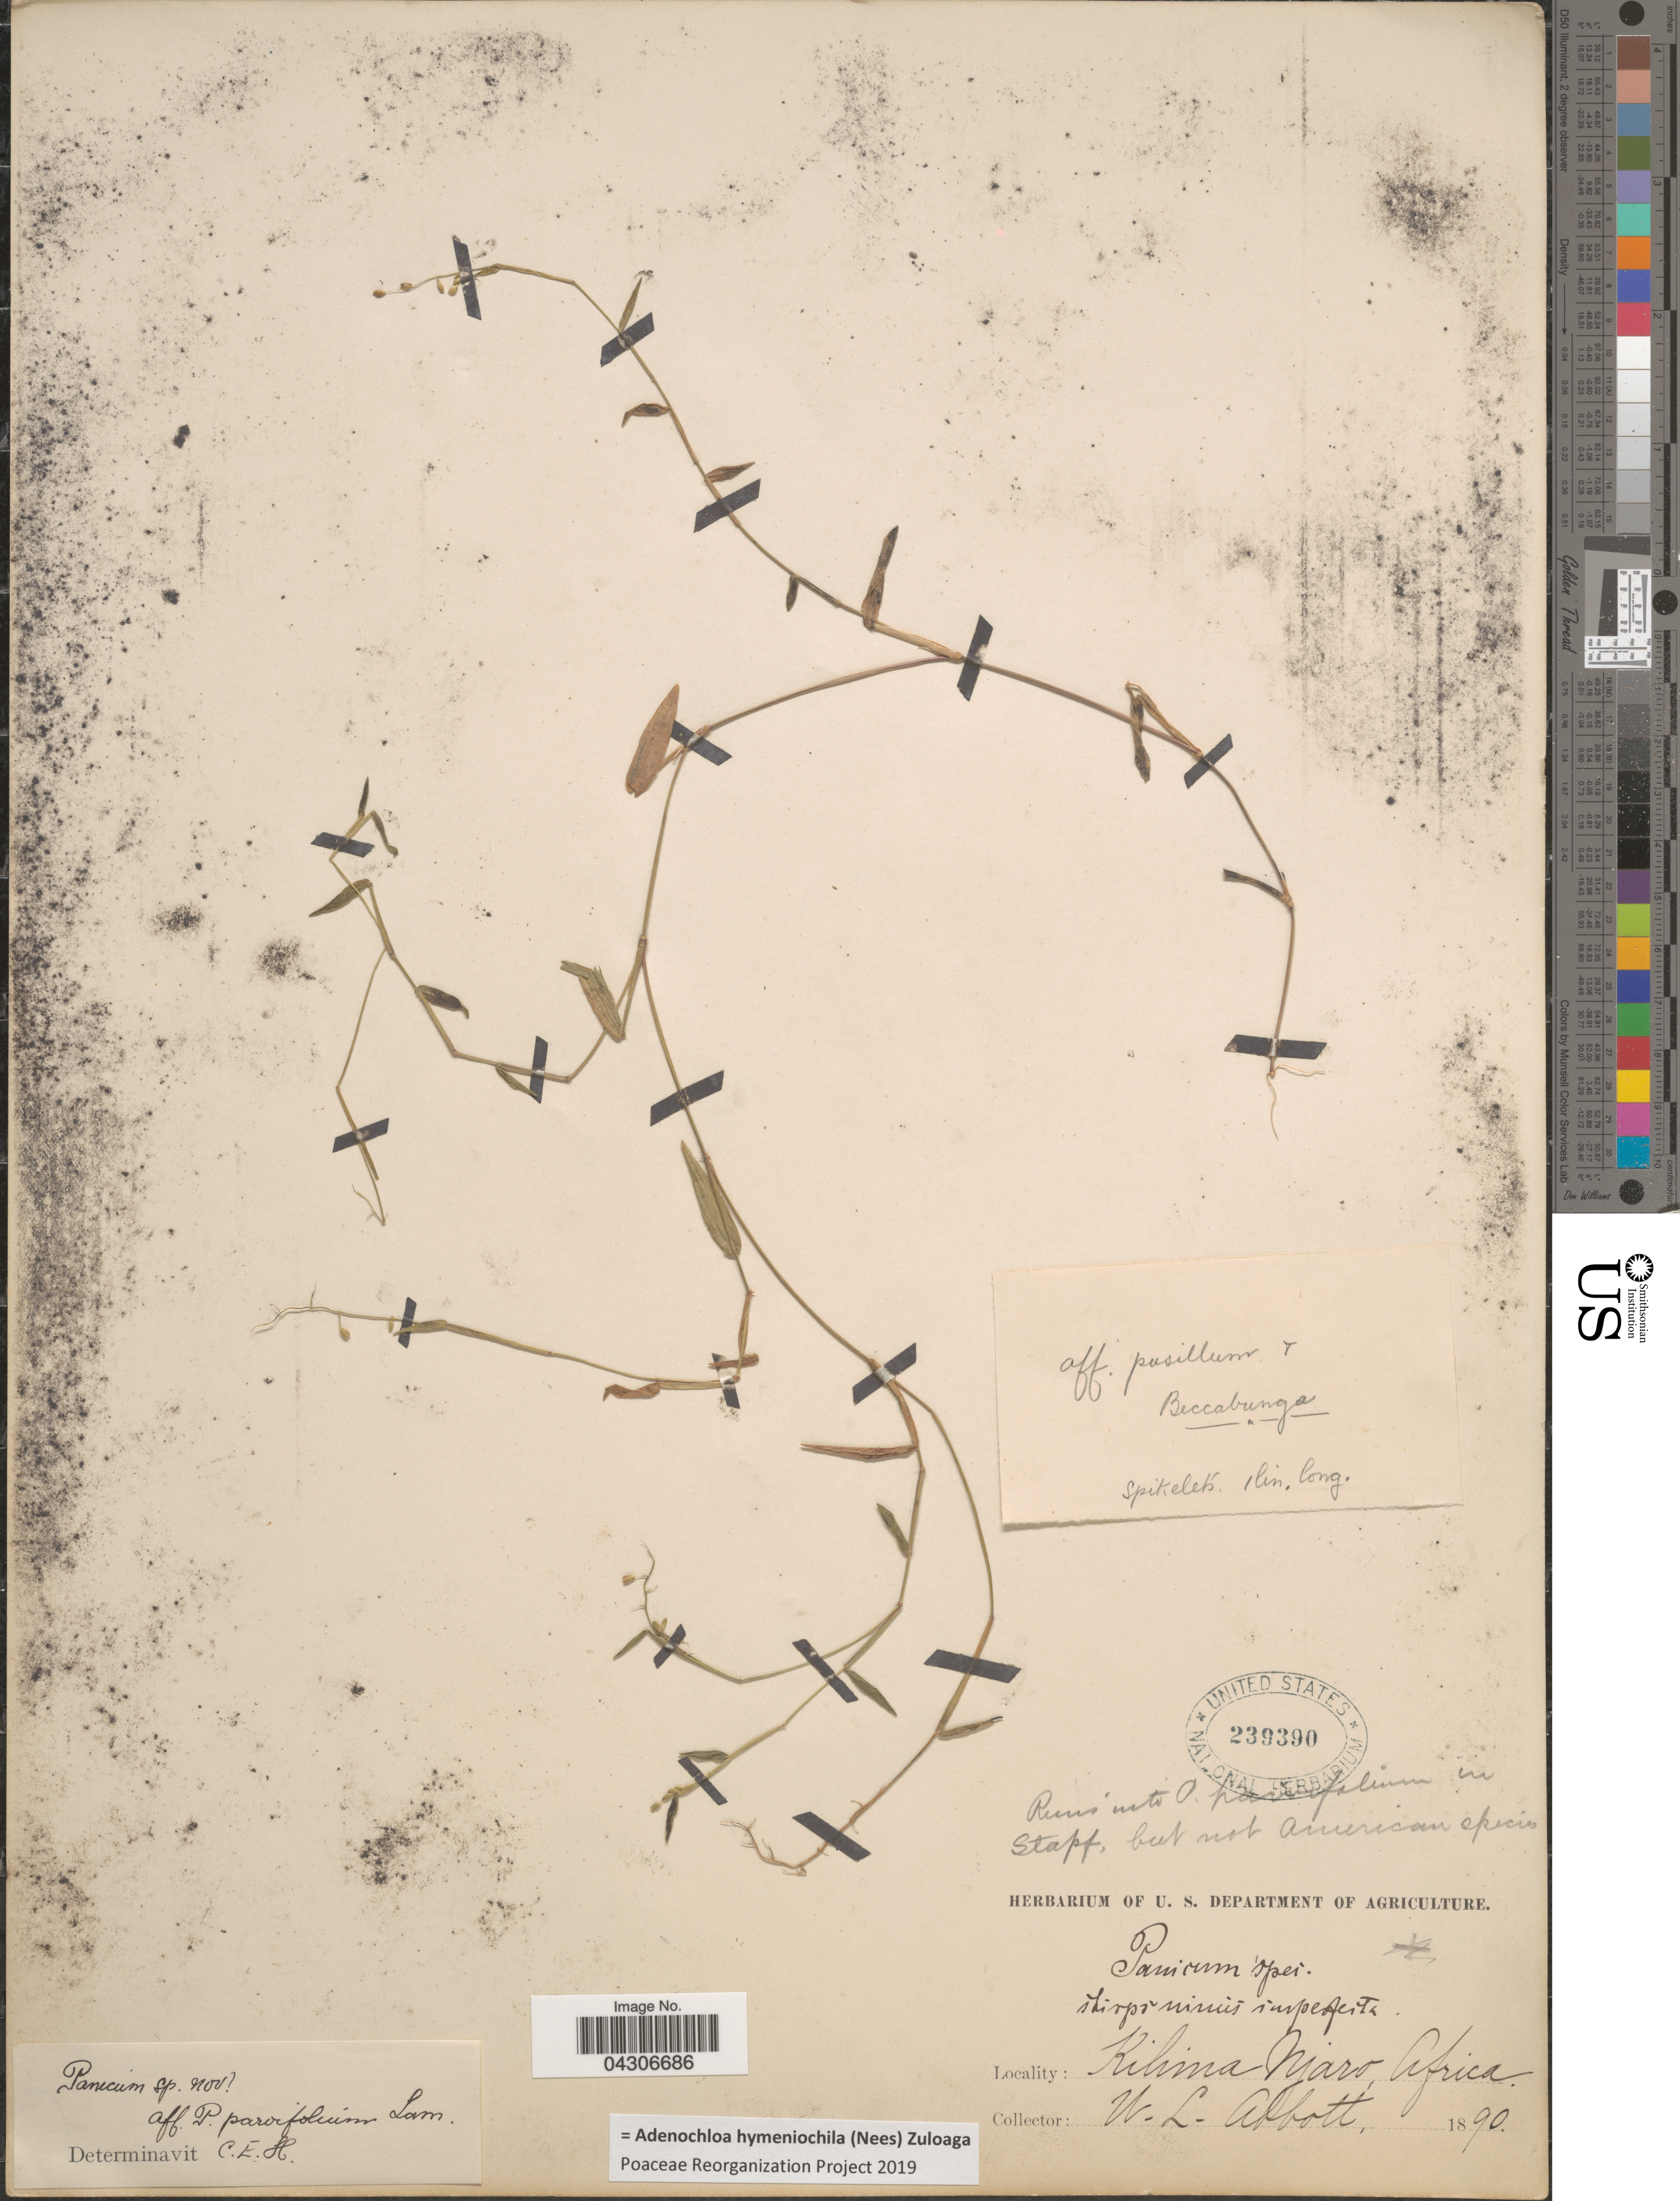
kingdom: Plantae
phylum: Tracheophyta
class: Liliopsida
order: Poales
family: Poaceae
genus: Adenochloa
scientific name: Adenochloa hymeniochila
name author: (Nees) Zuloaga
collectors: W. L. Abbott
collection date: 1890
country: Tanzania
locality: Kilima Njaro, Africa.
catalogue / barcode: US 239390